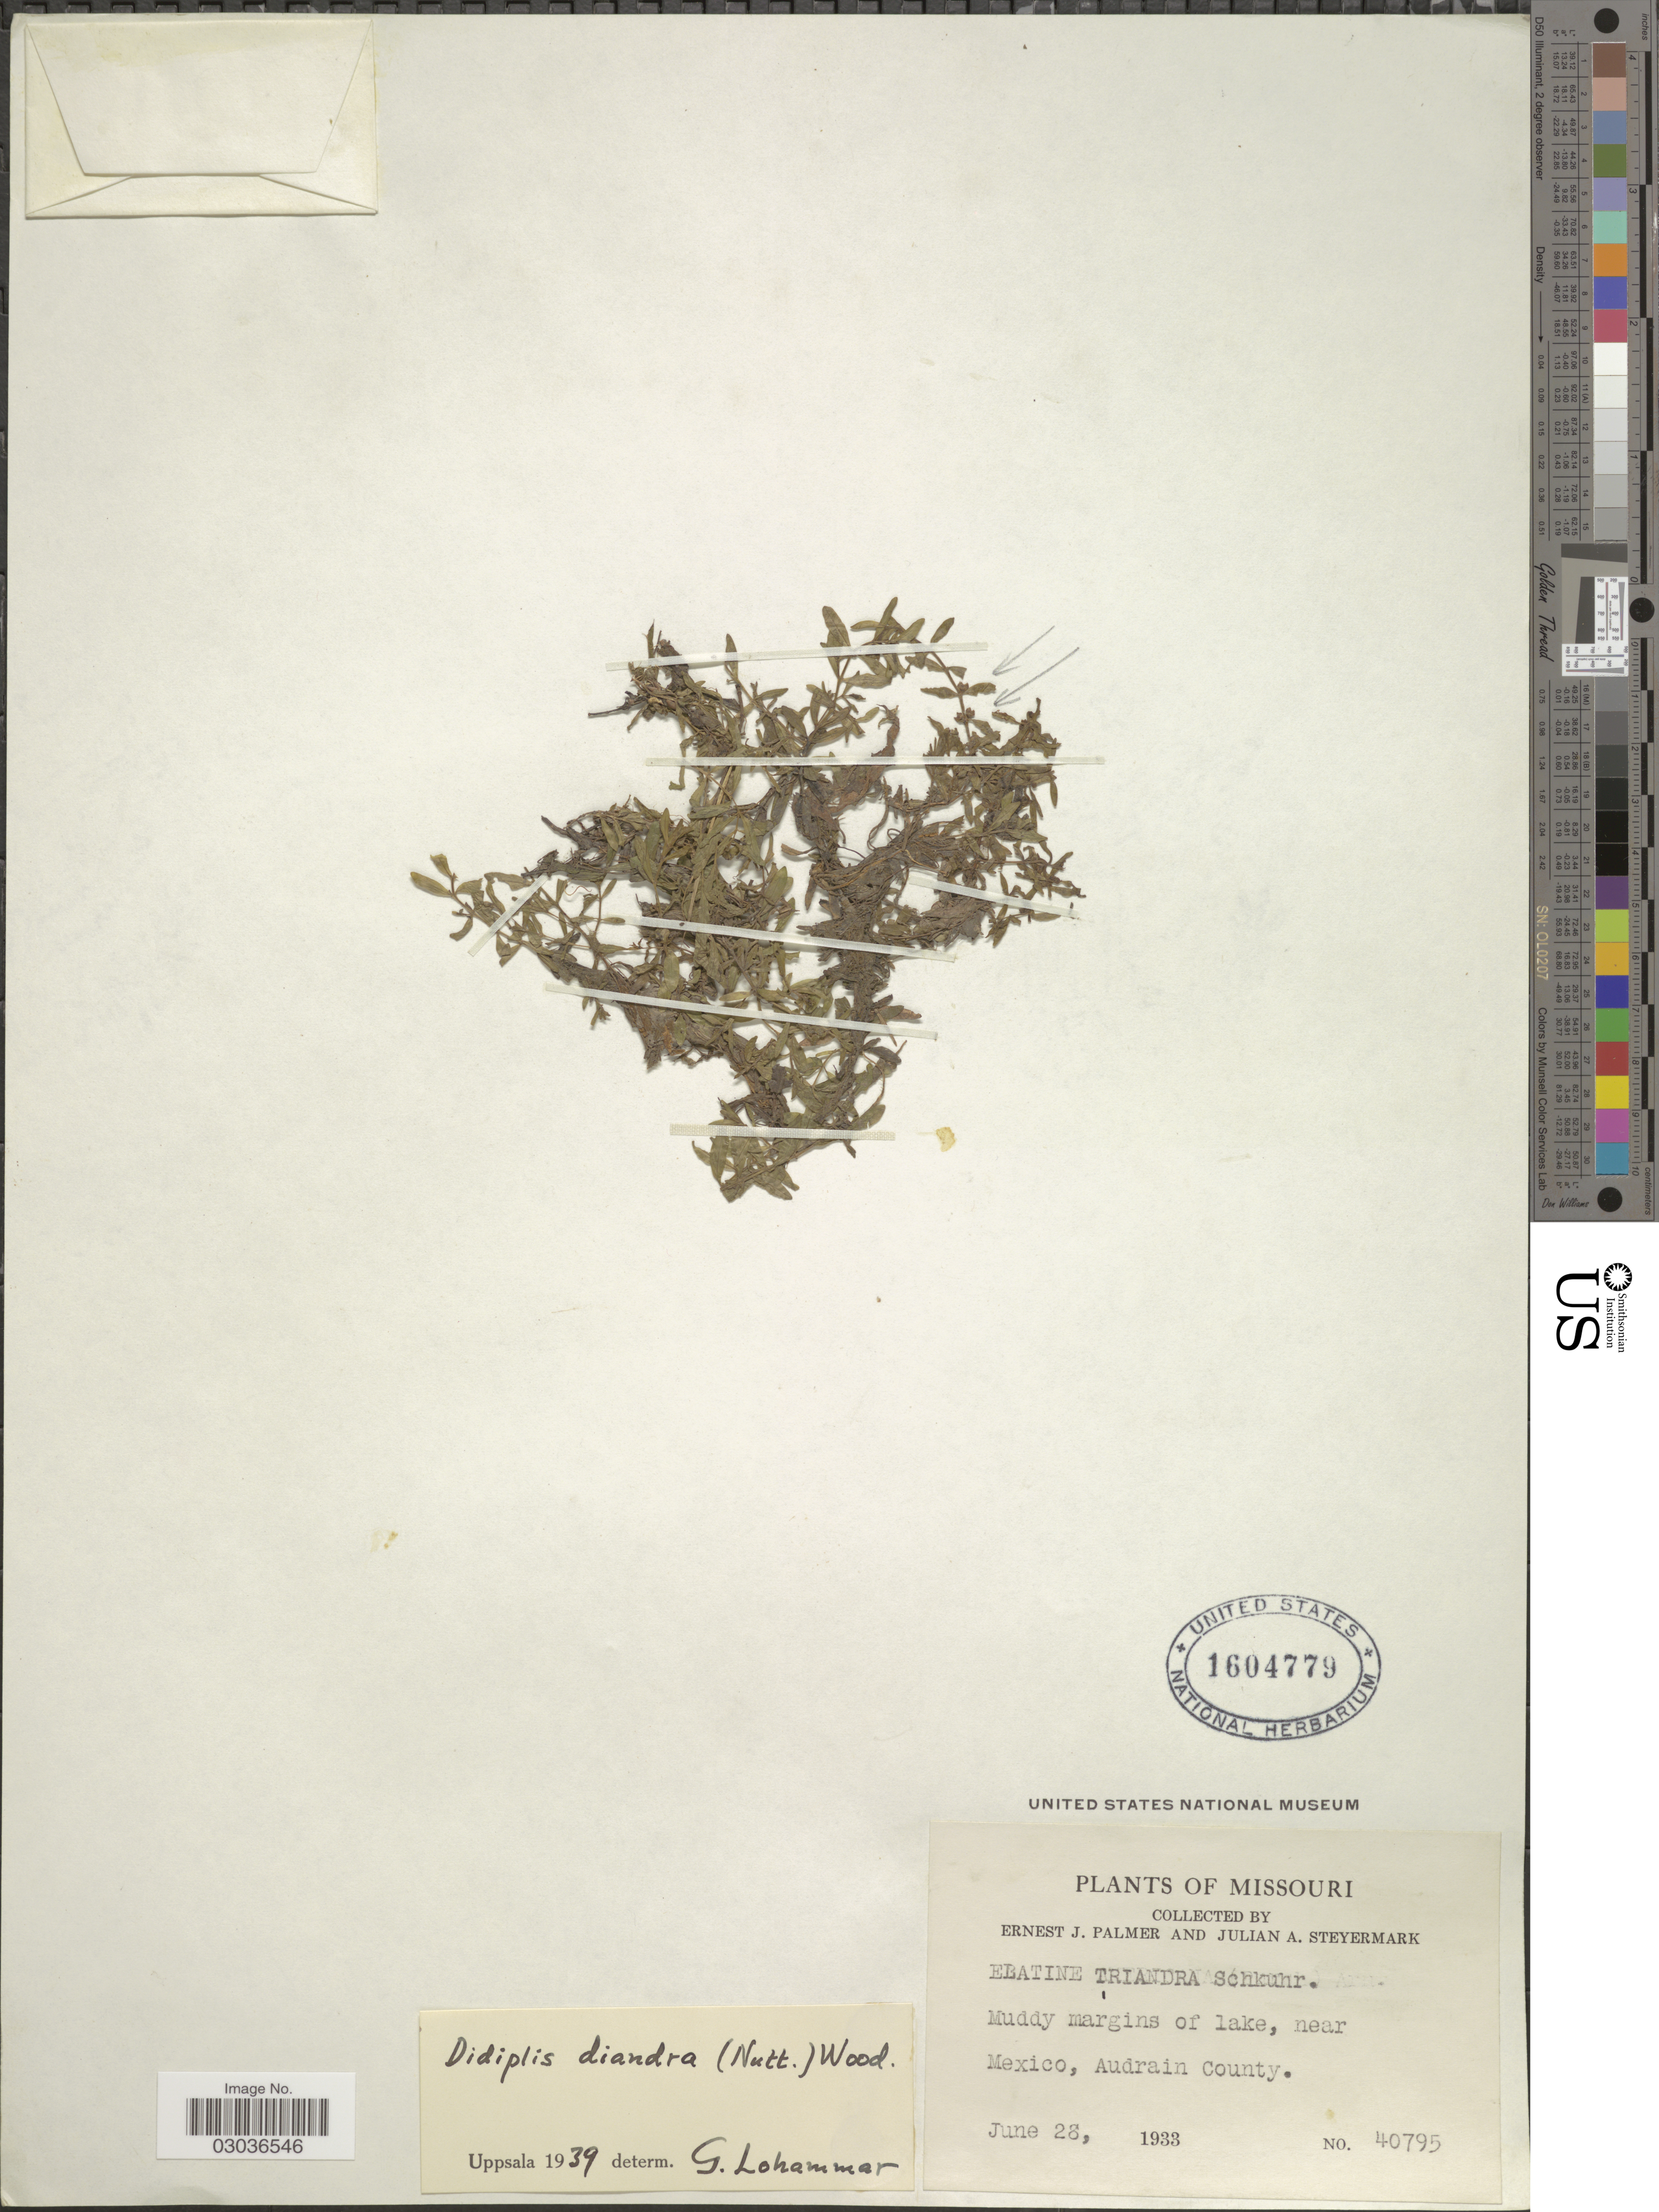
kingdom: Plantae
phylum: Tracheophyta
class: Magnoliopsida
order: Myrtales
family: Lythraceae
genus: Didiplis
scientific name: Didiplis diandra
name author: (Nutt. ex DC.) Alph. Wood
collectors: E. J. Palmer & J. Steyermark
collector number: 40795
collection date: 1933-06-28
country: United States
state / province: Missouri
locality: Muddy margins of lake, near Mexico, Audrain County.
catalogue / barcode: US 1604779